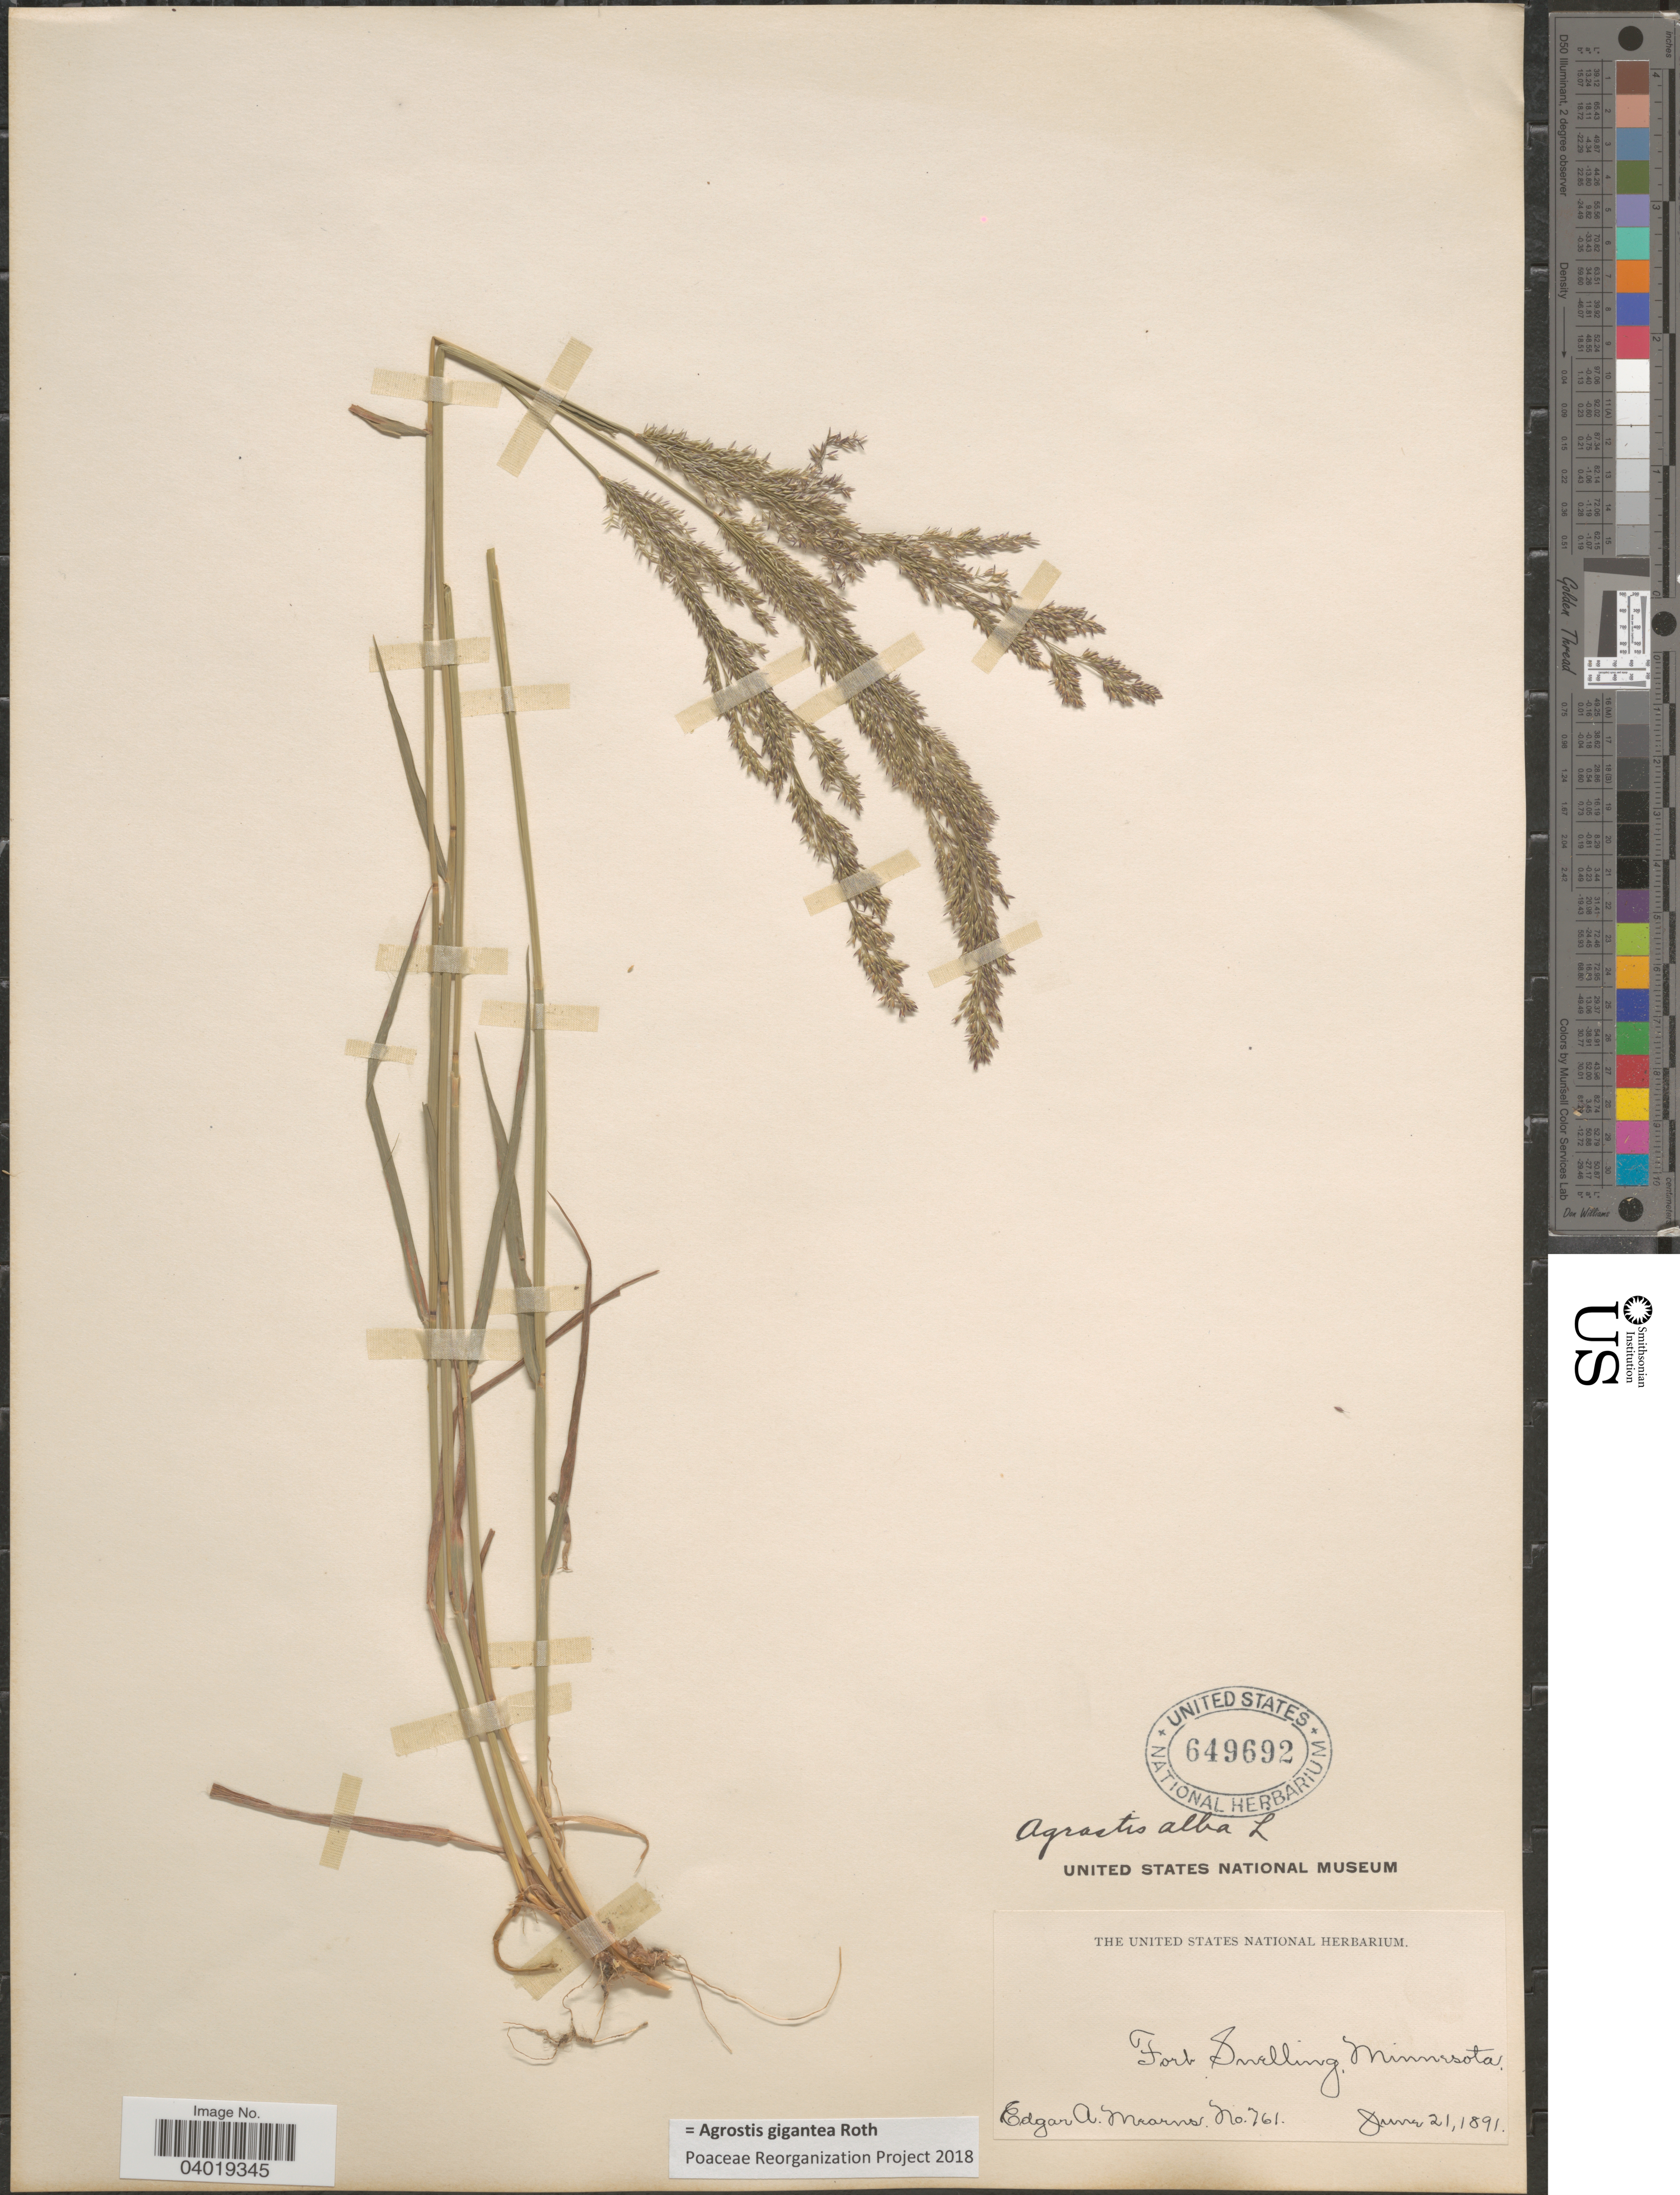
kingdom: Plantae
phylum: Tracheophyta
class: Liliopsida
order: Poales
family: Poaceae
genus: Agrostis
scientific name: Agrostis gigantea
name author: Roth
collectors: E. A. Mearns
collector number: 761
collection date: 1891-06-21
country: United States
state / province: Minnesota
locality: Fort Snelling.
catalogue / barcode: US 649692